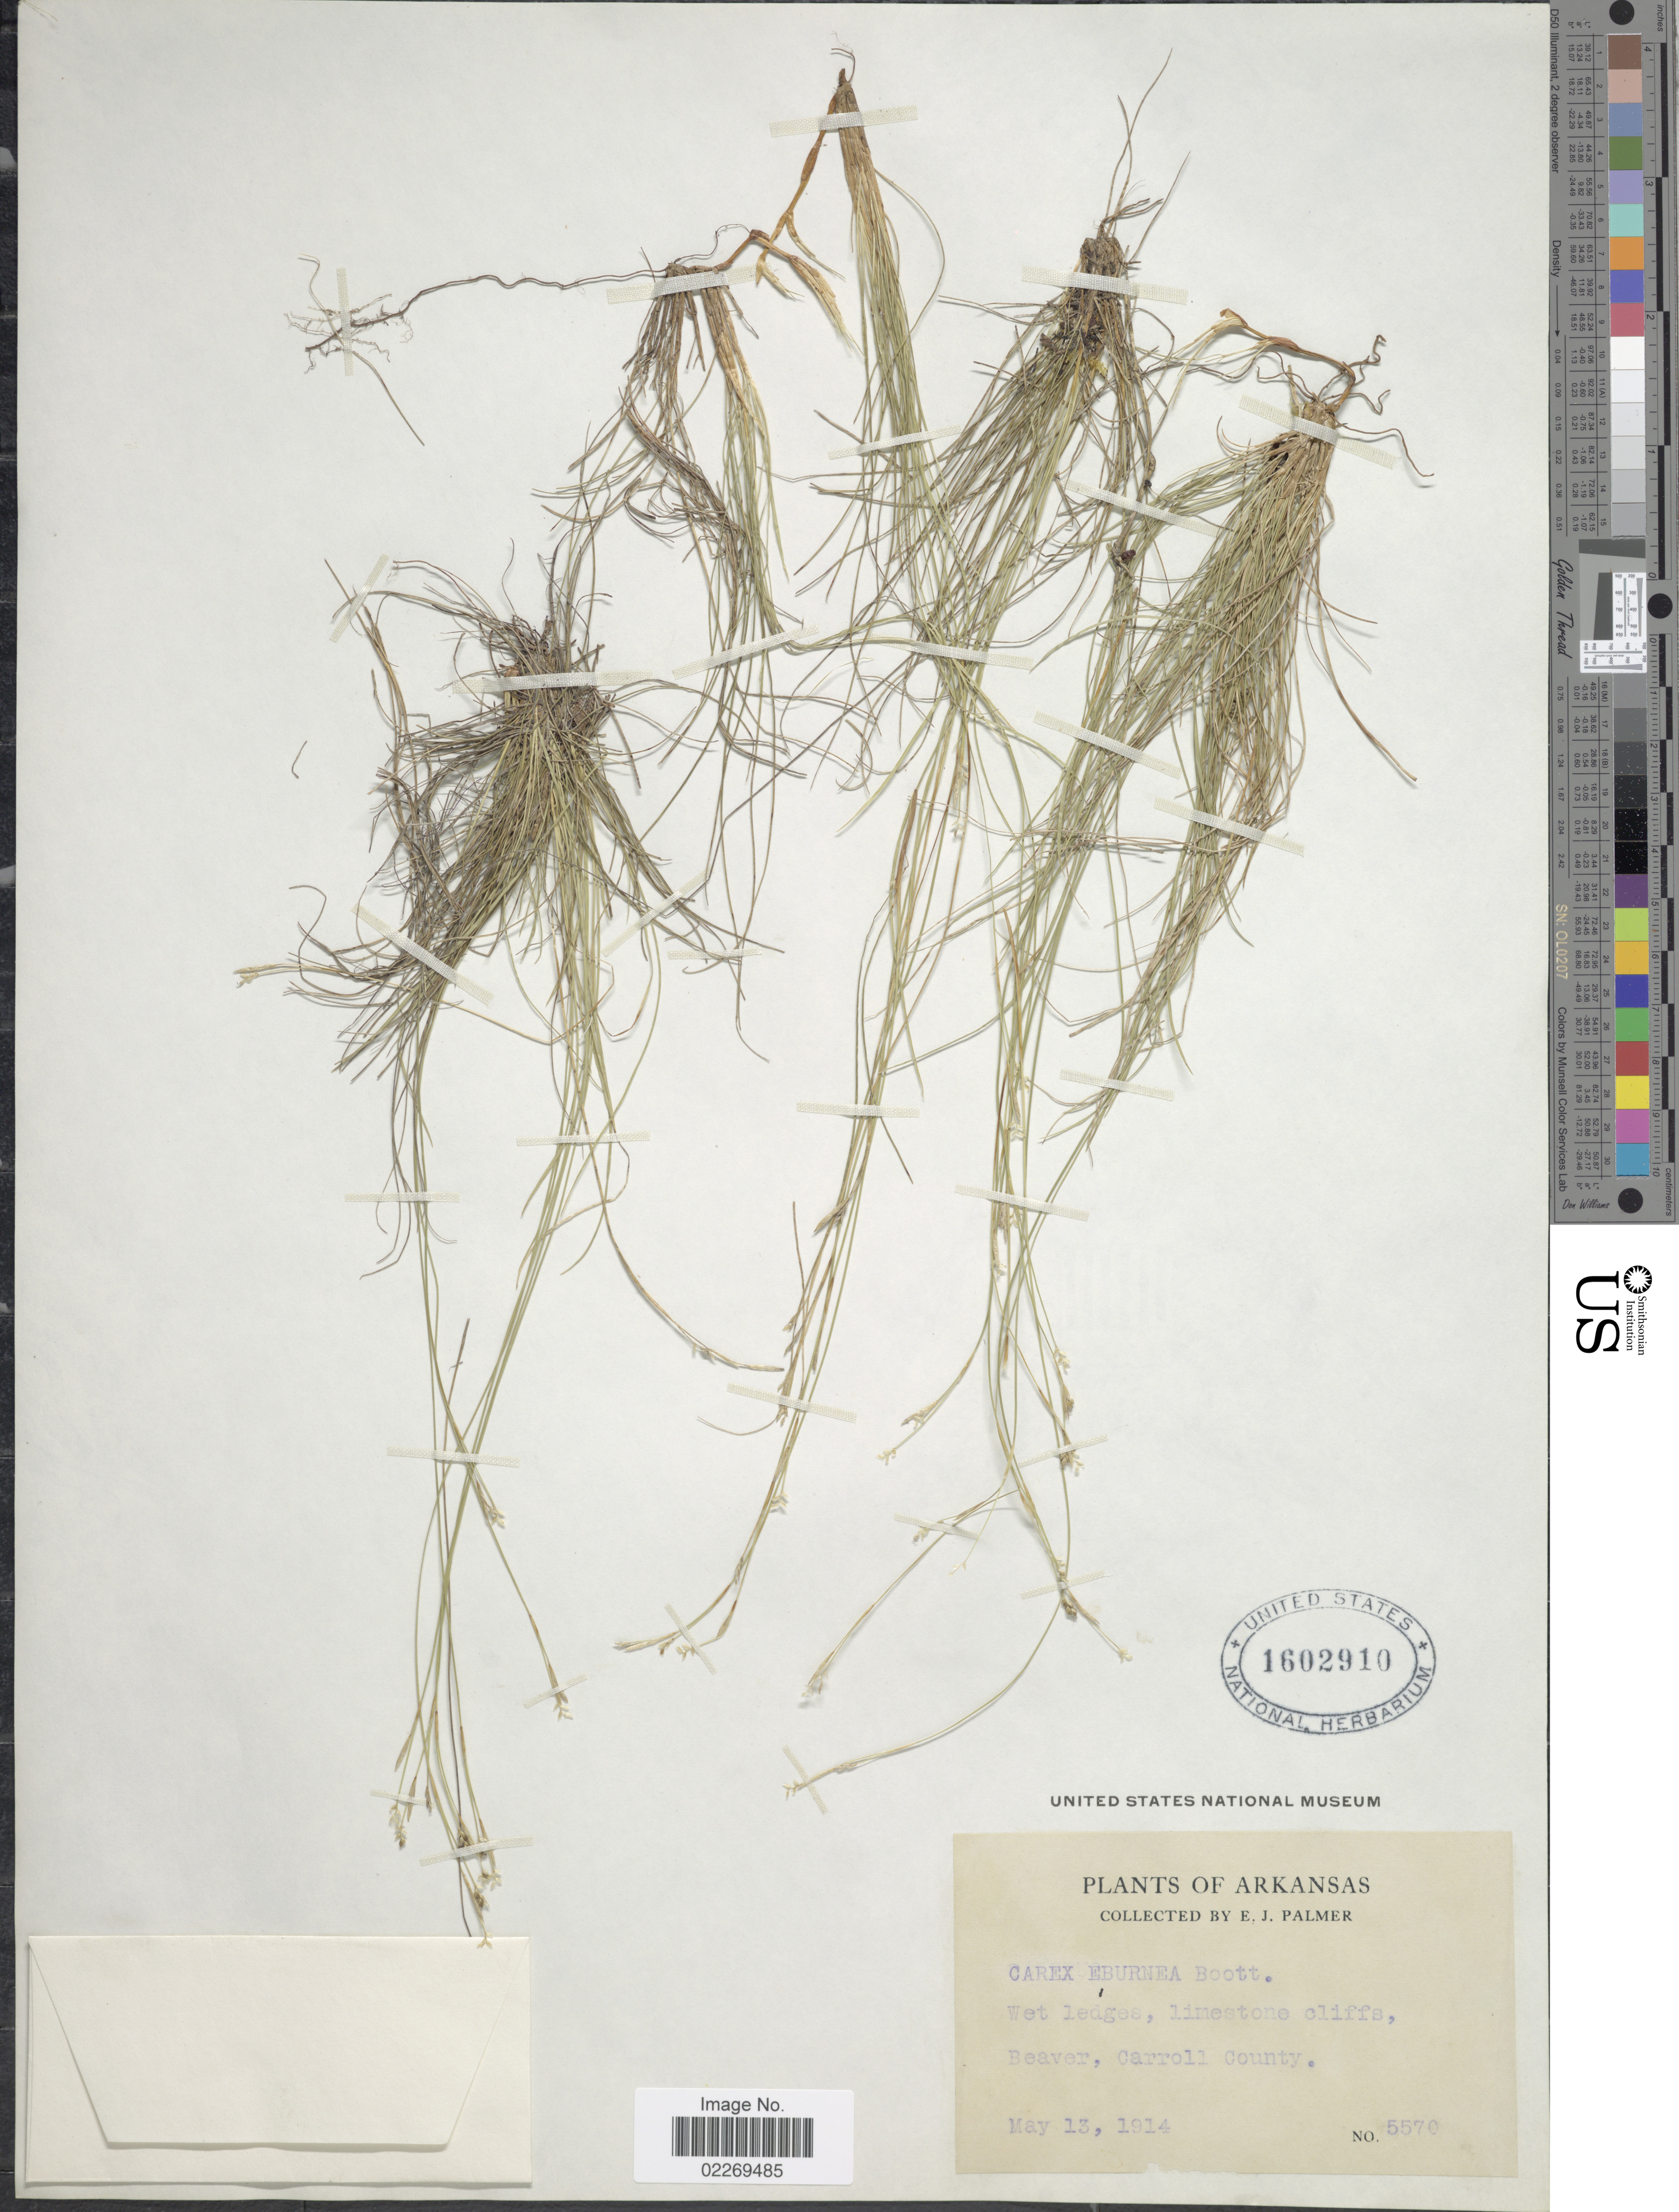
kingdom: Plantae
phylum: Tracheophyta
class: Liliopsida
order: Poales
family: Cyperaceae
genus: Carex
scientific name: Carex eburnea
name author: Boott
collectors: E. J. Palmer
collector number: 5570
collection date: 1914-05-13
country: United States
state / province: Arkansas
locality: Beaver Carroll County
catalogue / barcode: US 1602910